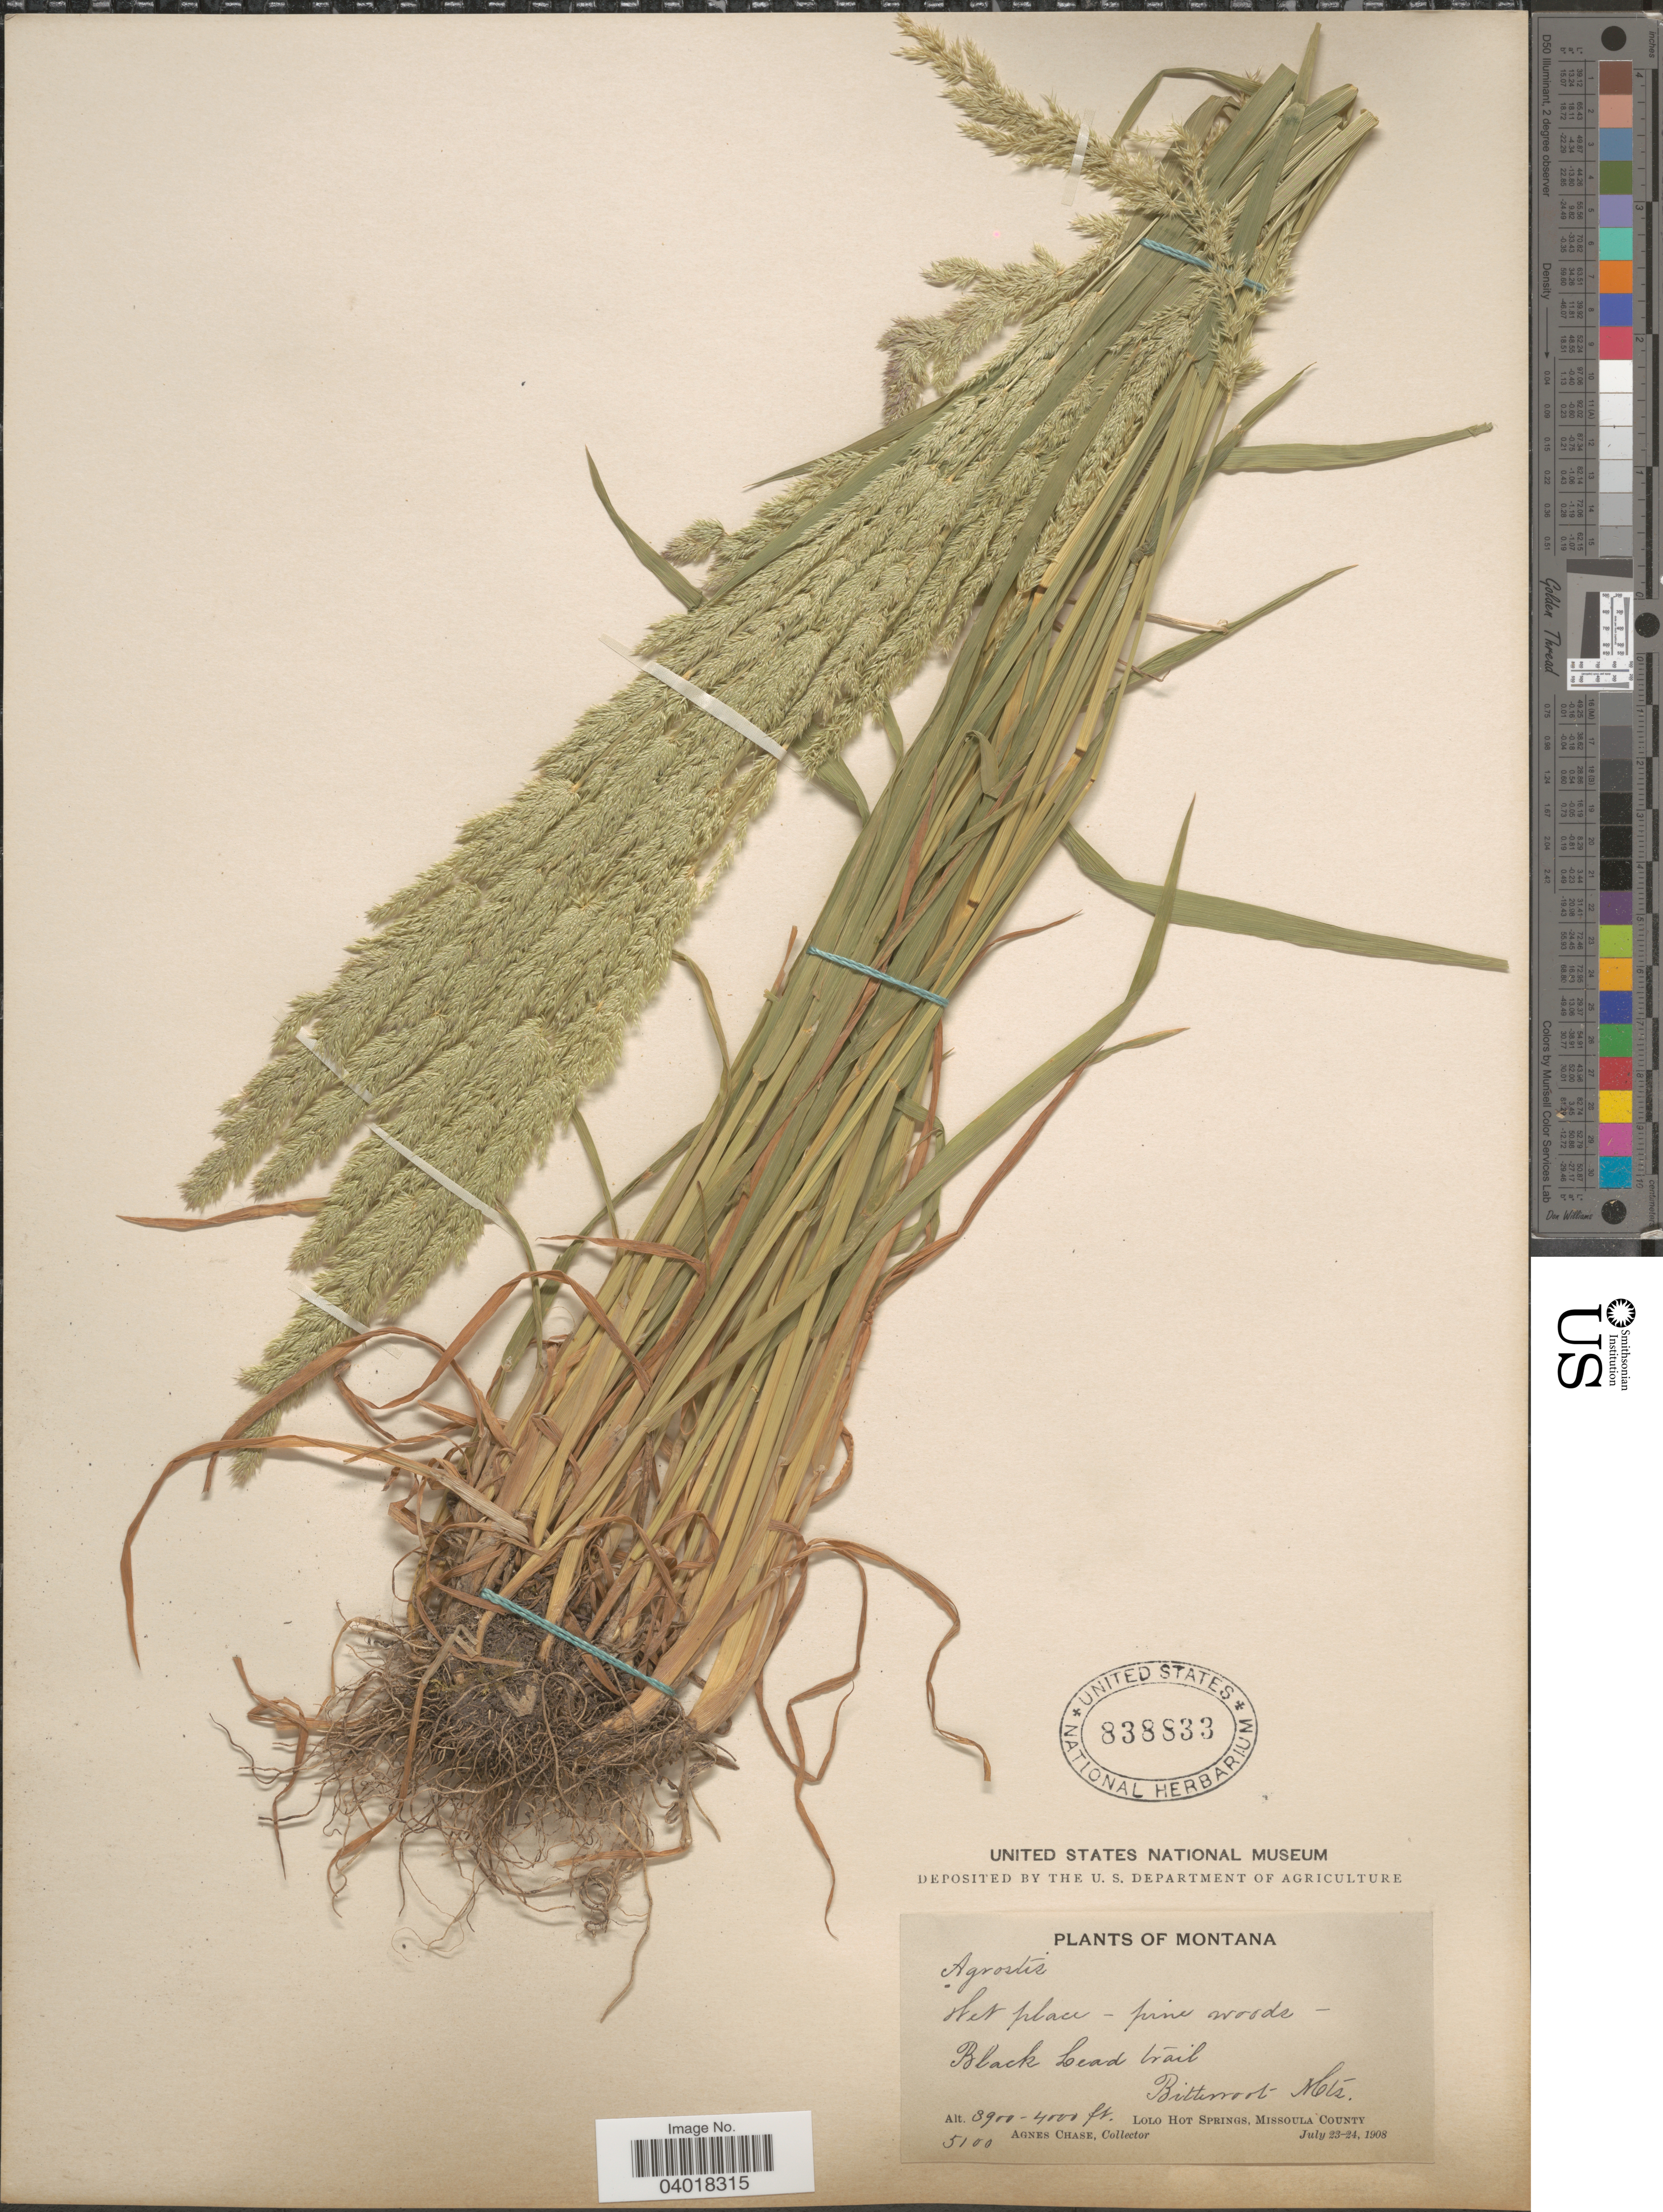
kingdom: Plantae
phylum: Tracheophyta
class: Liliopsida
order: Poales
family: Poaceae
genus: Agrostis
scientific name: Agrostis exarata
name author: Trin.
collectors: A. Chase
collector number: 5100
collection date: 1908-07-23/1908-07-24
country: United States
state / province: Montana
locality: Black Lead trail. Bitterroot Mts. Lolo Hot Springs, Missoula County.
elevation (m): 1189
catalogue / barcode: US 838833